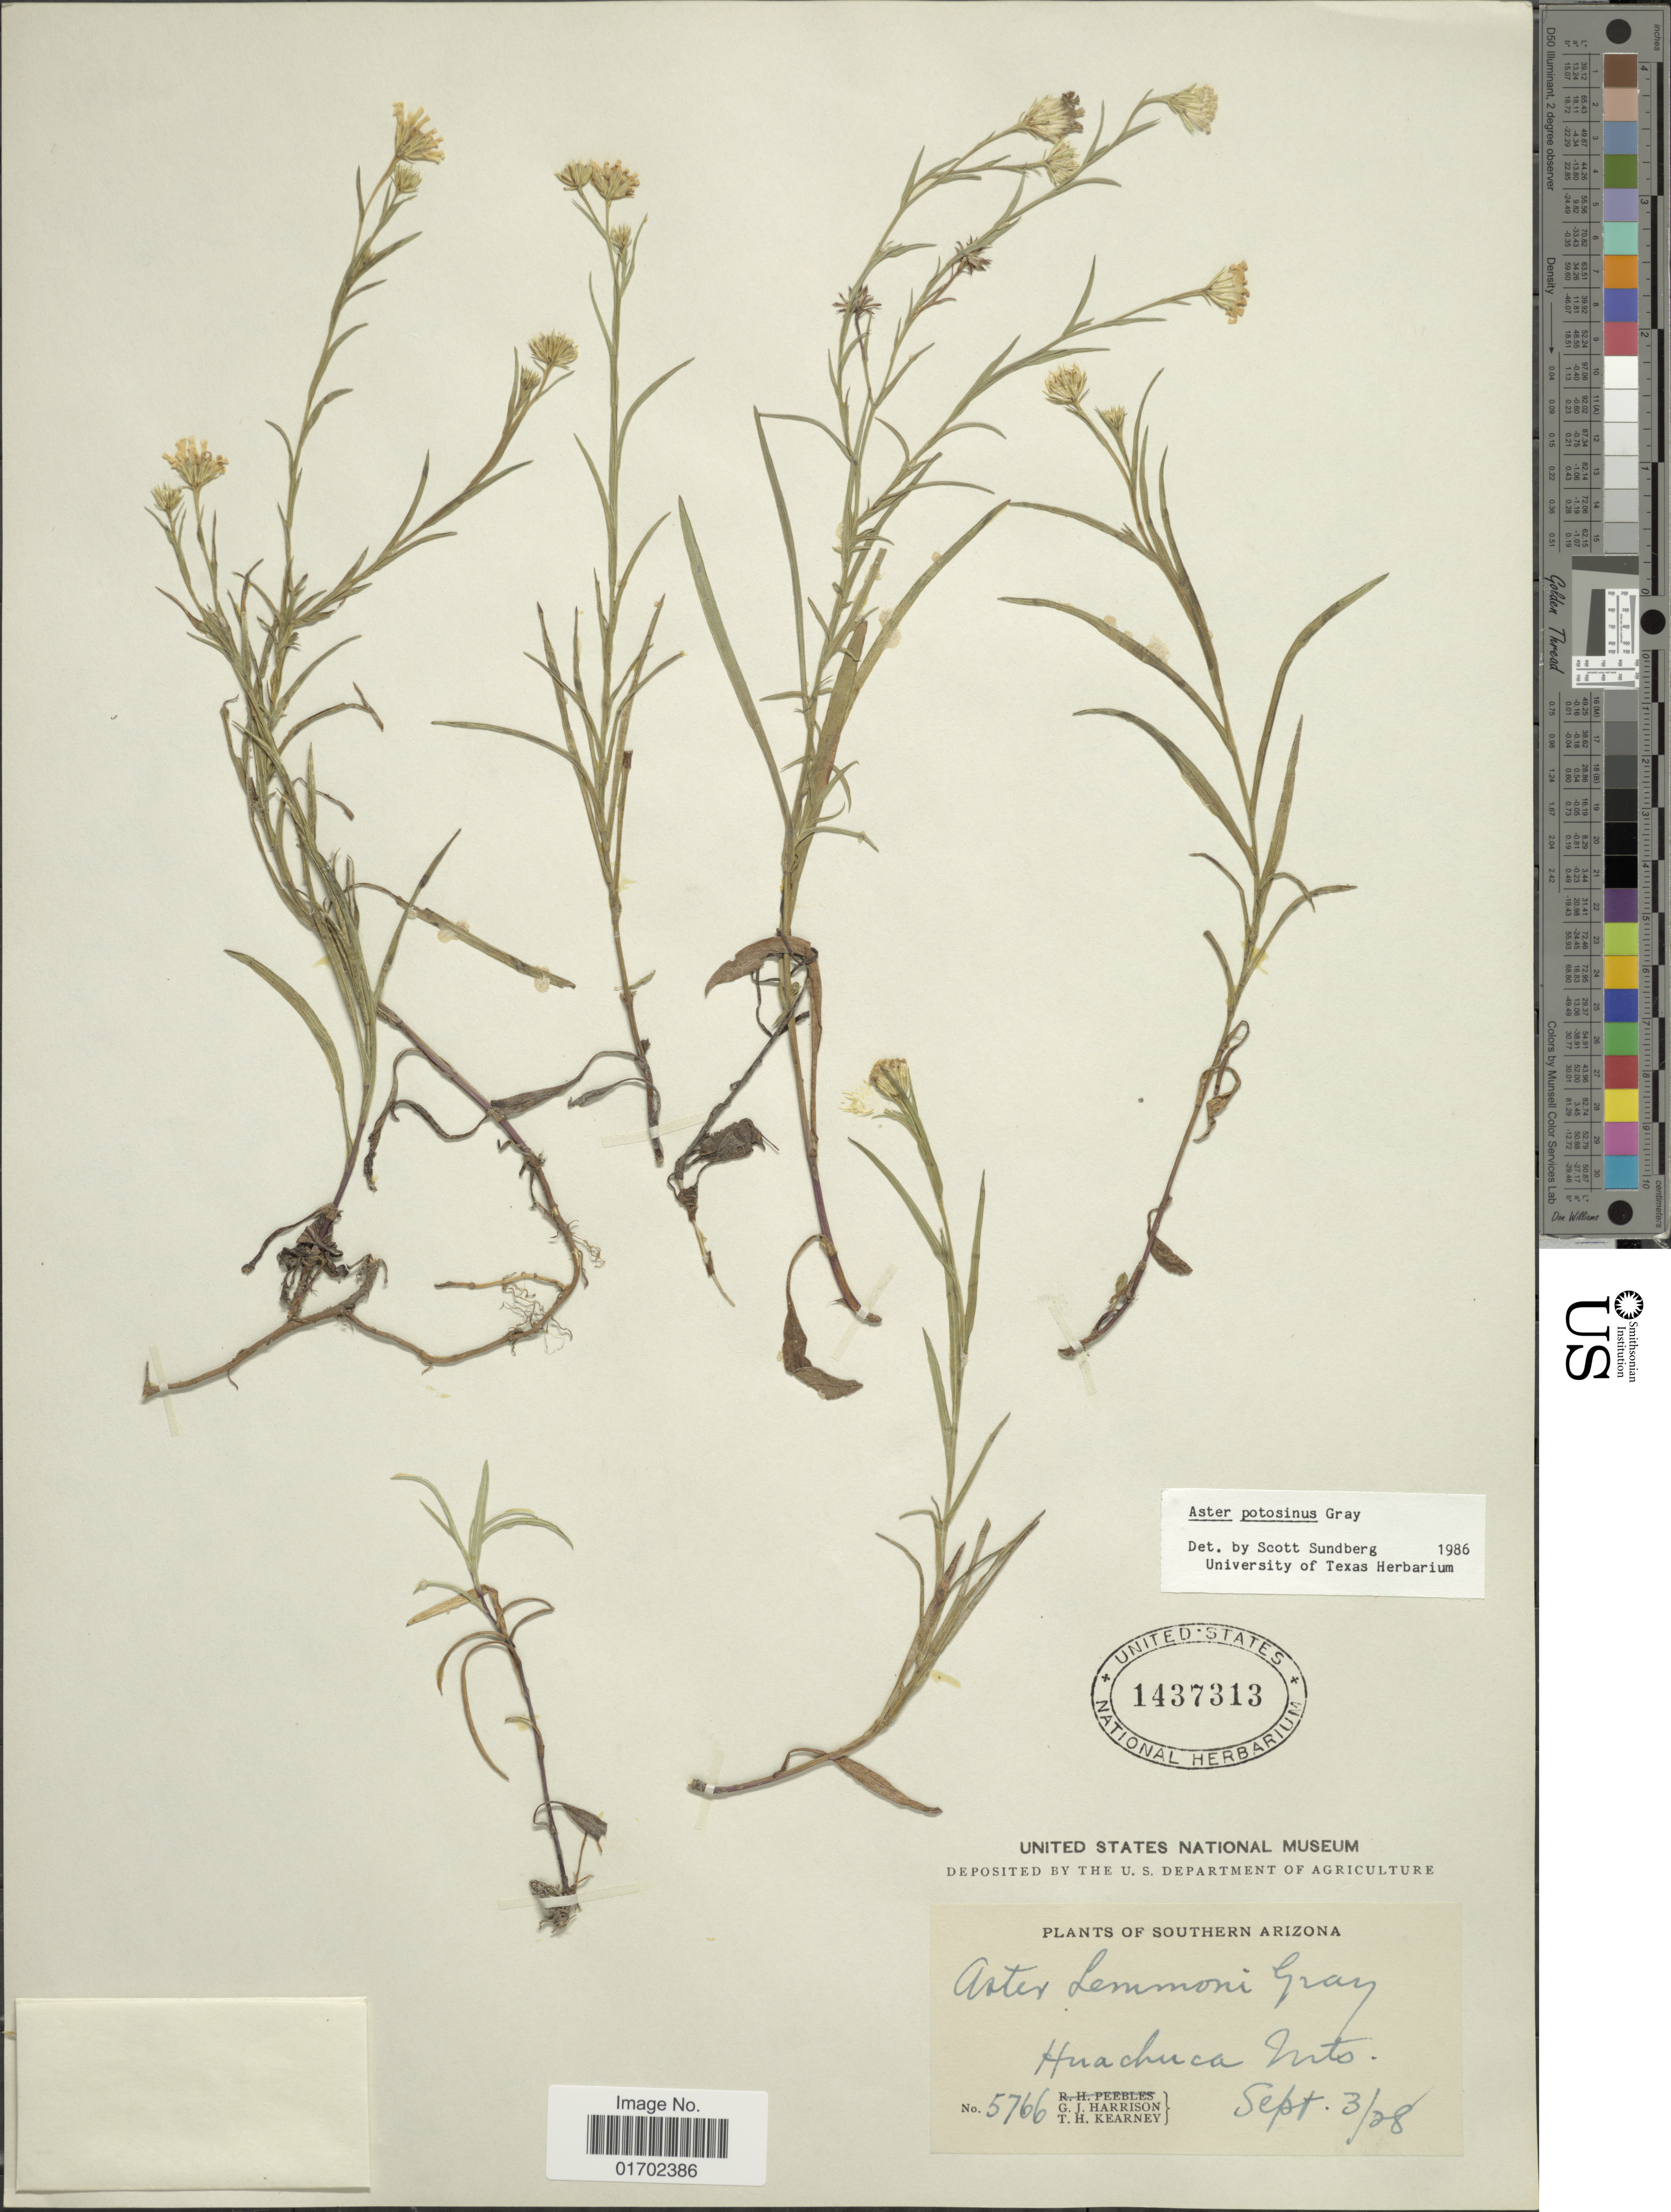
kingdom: Plantae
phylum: Tracheophyta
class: Magnoliopsida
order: Asterales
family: Asteraceae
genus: Symphyotrichum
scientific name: Symphyotrichum potosinum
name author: (A. Gray) G.L. Nesom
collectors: G. J. Harrison & T. H. Kearney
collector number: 5766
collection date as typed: Transcribed d/m/y: 3/9/28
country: United States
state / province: Arizona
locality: Southern Arizona. Huachuca Mts.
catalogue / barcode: US 1437313